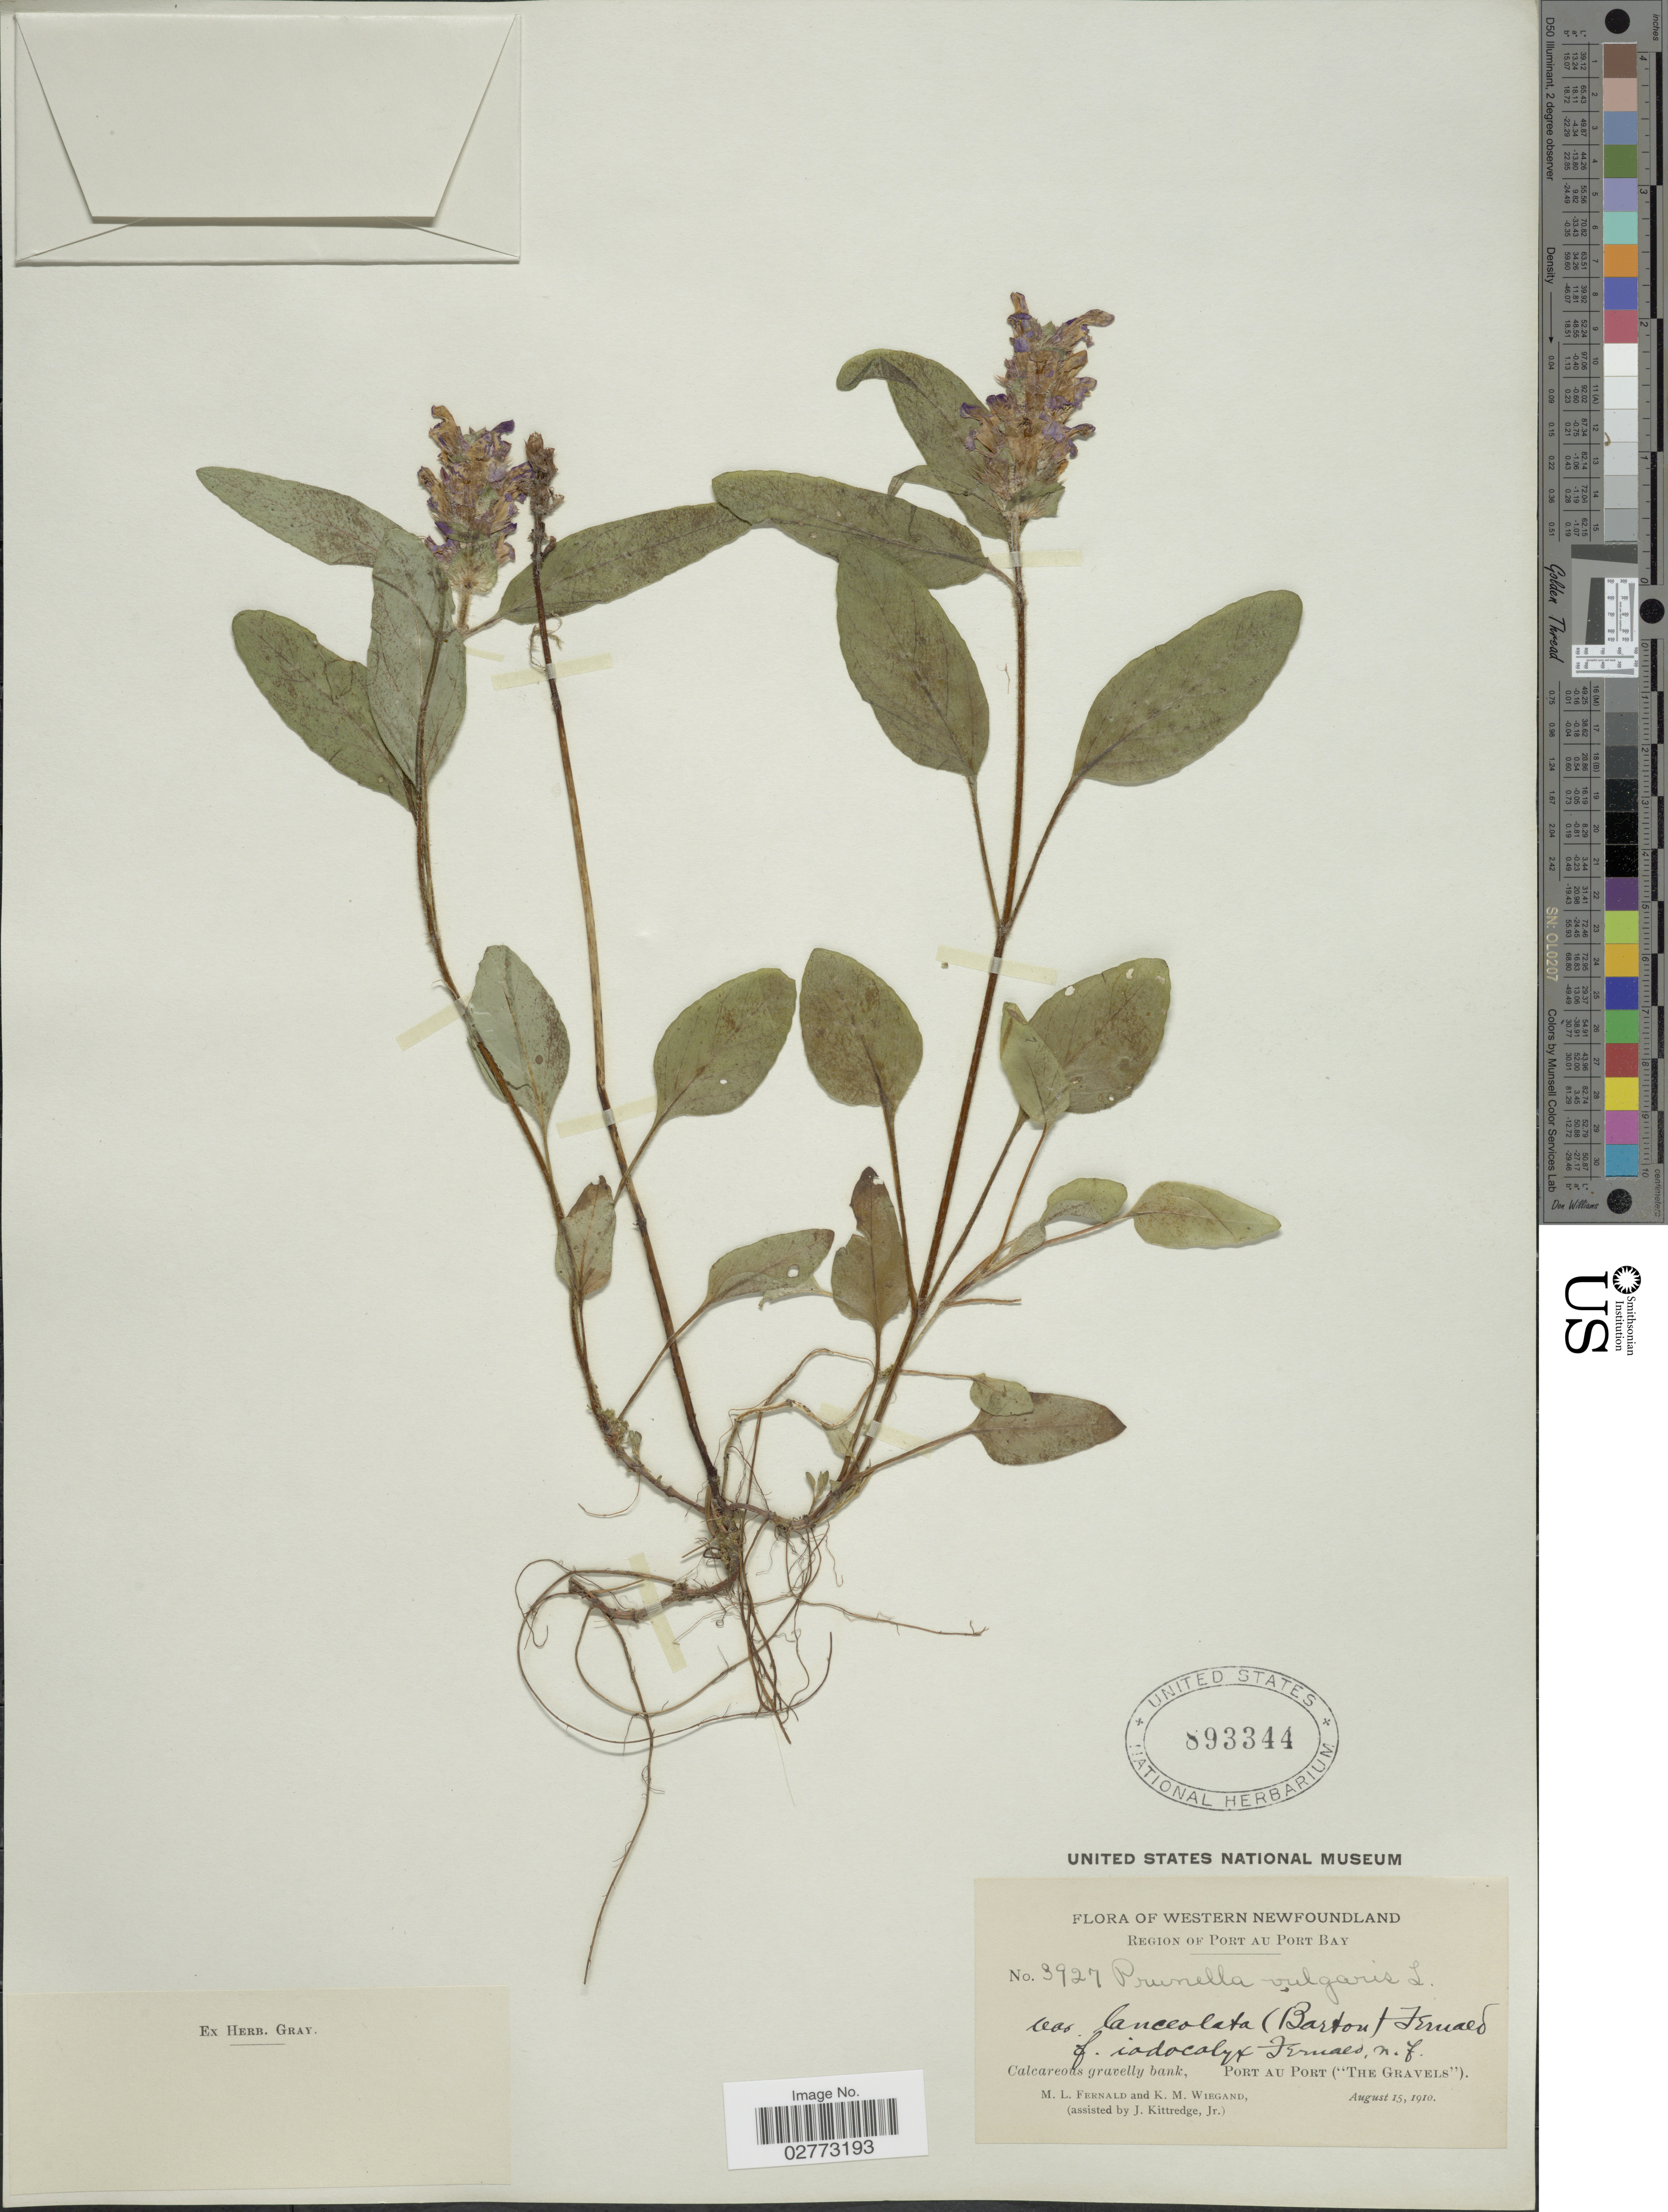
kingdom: Plantae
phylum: Tracheophyta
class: Magnoliopsida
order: Lamiales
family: Lamiaceae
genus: Prunella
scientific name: Prunella vulgaris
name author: L.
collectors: M. L. Fernald, K. M. Wiegand & J. Kittredge Jr.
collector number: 3927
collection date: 1910-08-15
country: Canada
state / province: Newfoundland and Labrador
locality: Western Newfoundland, Region of Port au Port Bay, Port au Port ("The Gravels").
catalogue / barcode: US 893344